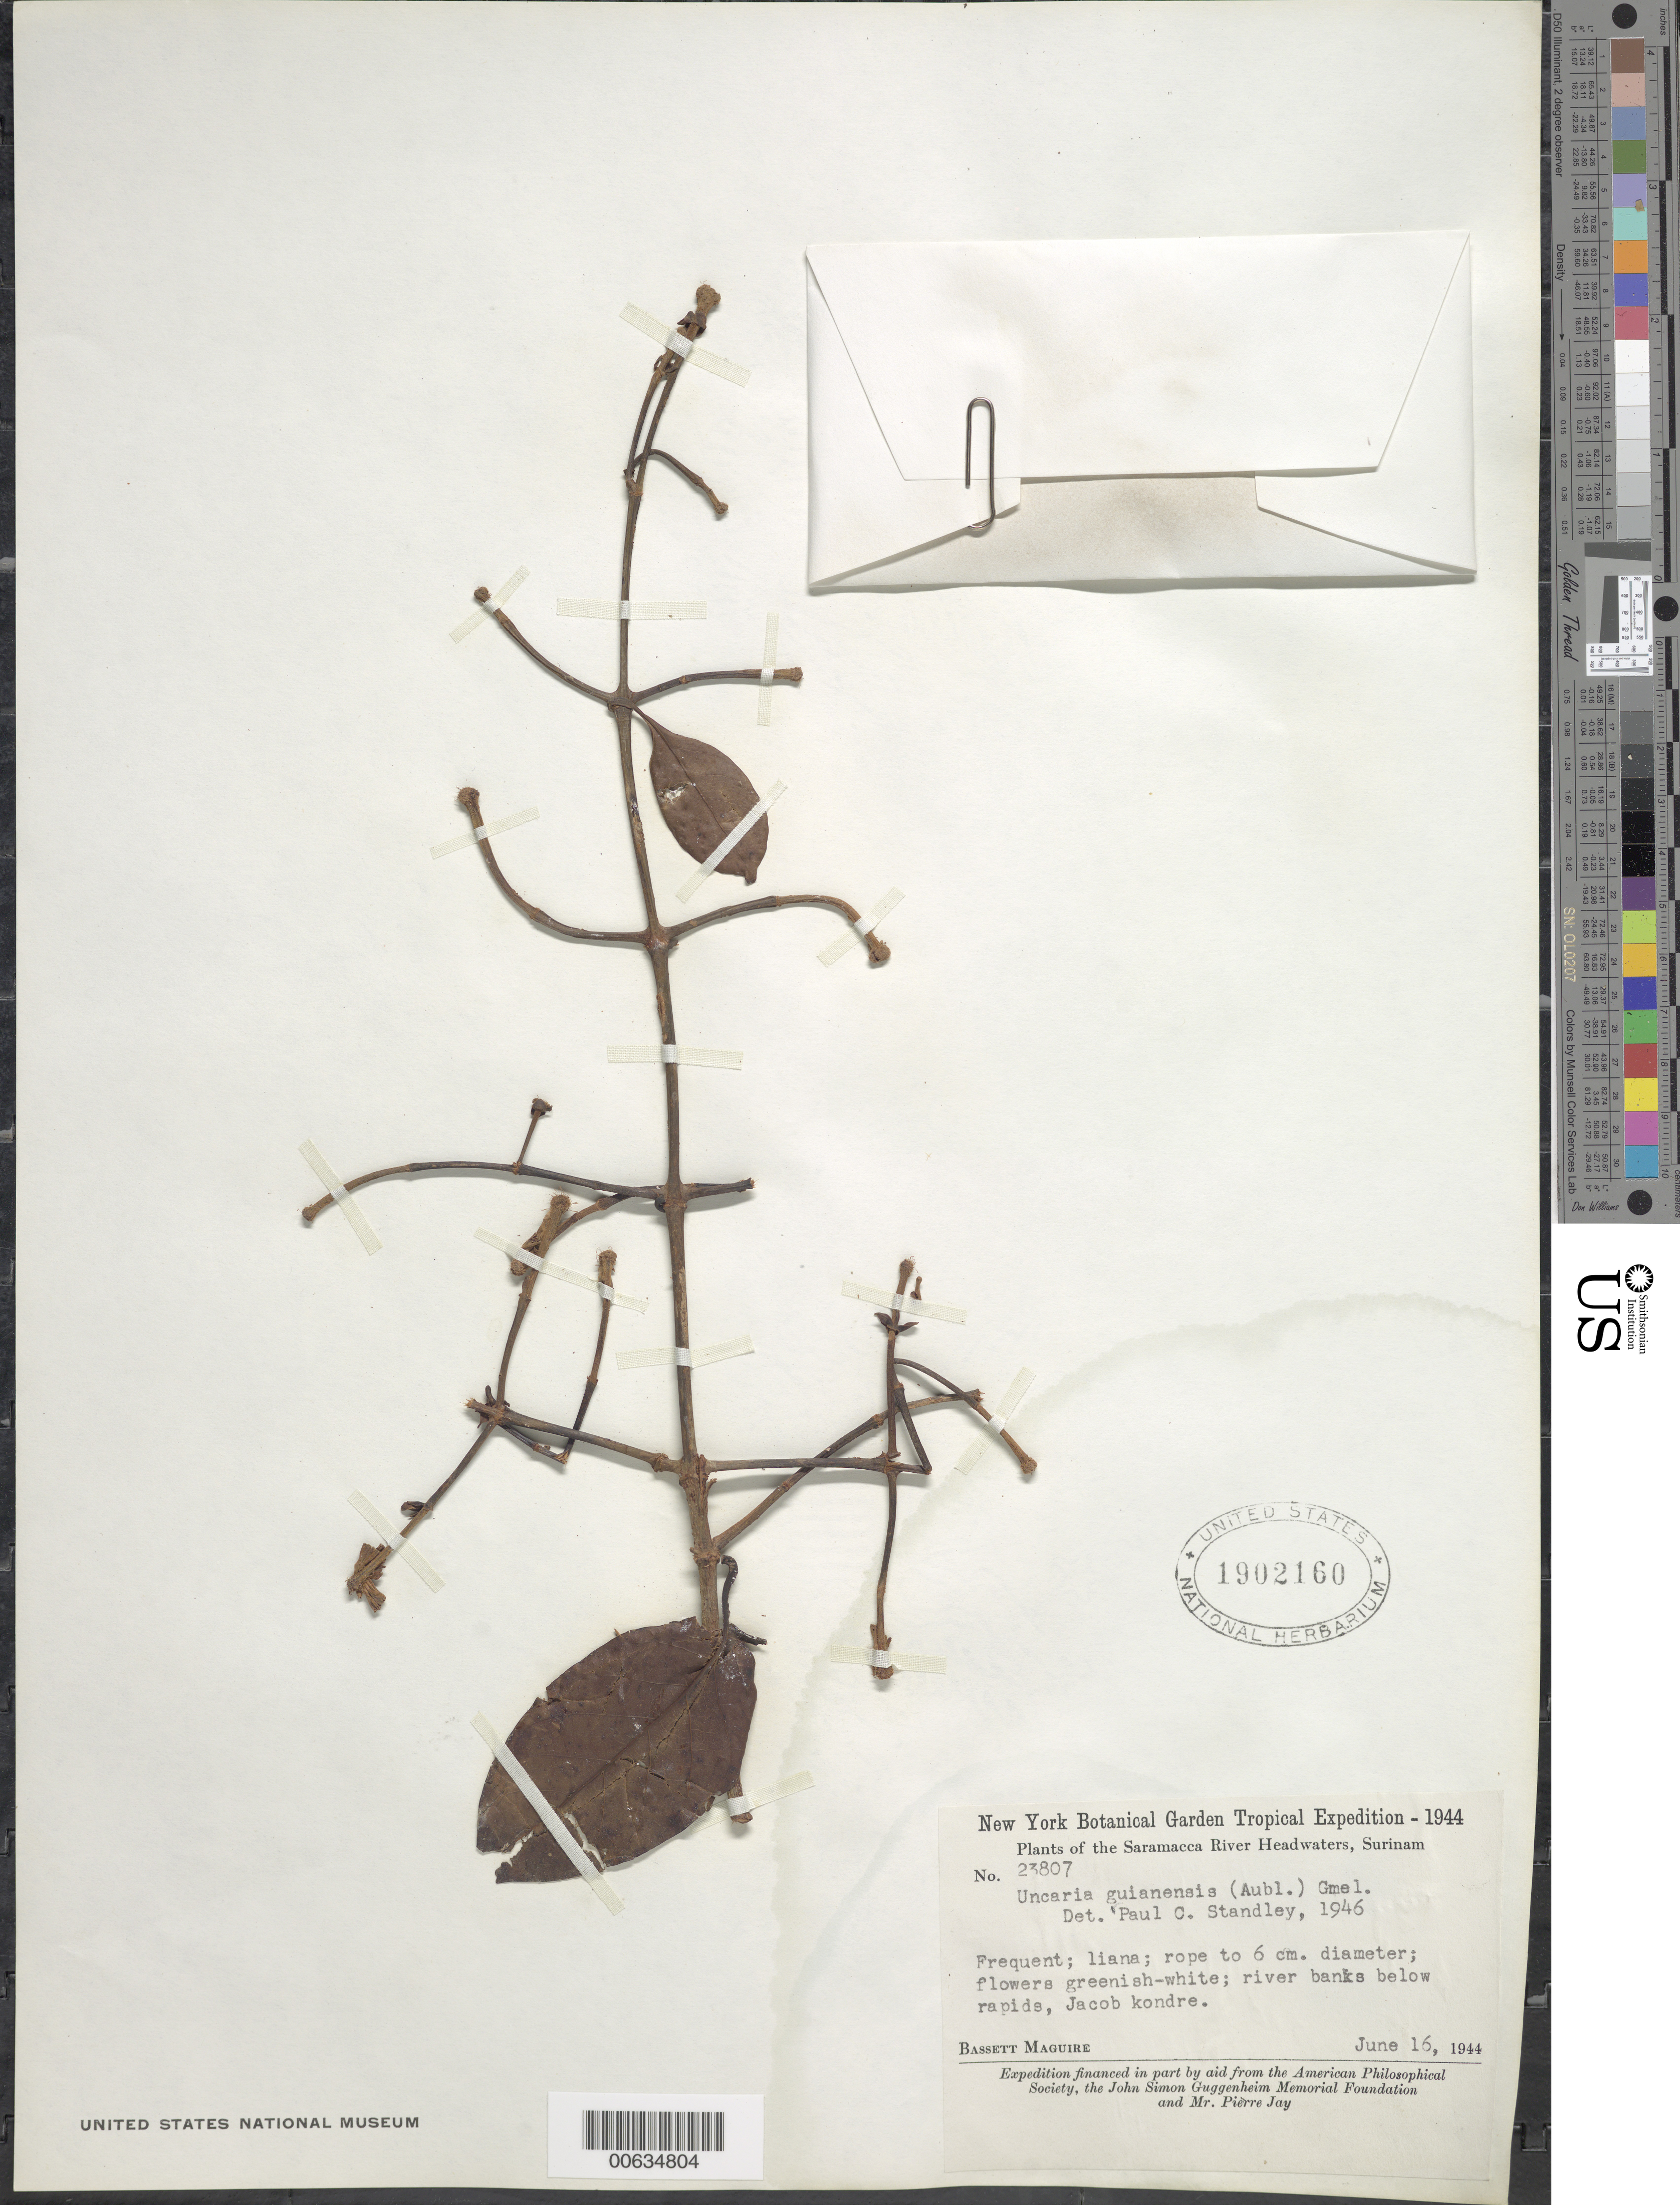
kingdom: Plantae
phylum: Tracheophyta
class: Magnoliopsida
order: Gentianales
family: Rubiaceae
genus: Uncaria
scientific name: Uncaria guianensis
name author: (Aubl.) J.F. Gmel.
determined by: Standley, Paul C.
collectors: B. Maguire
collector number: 23807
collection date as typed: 16-Jun-44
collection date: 1944-06-16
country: Suriname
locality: Jacob Kondre village, Saramacca River headwaters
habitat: River banks below rapids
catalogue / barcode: US 1902160